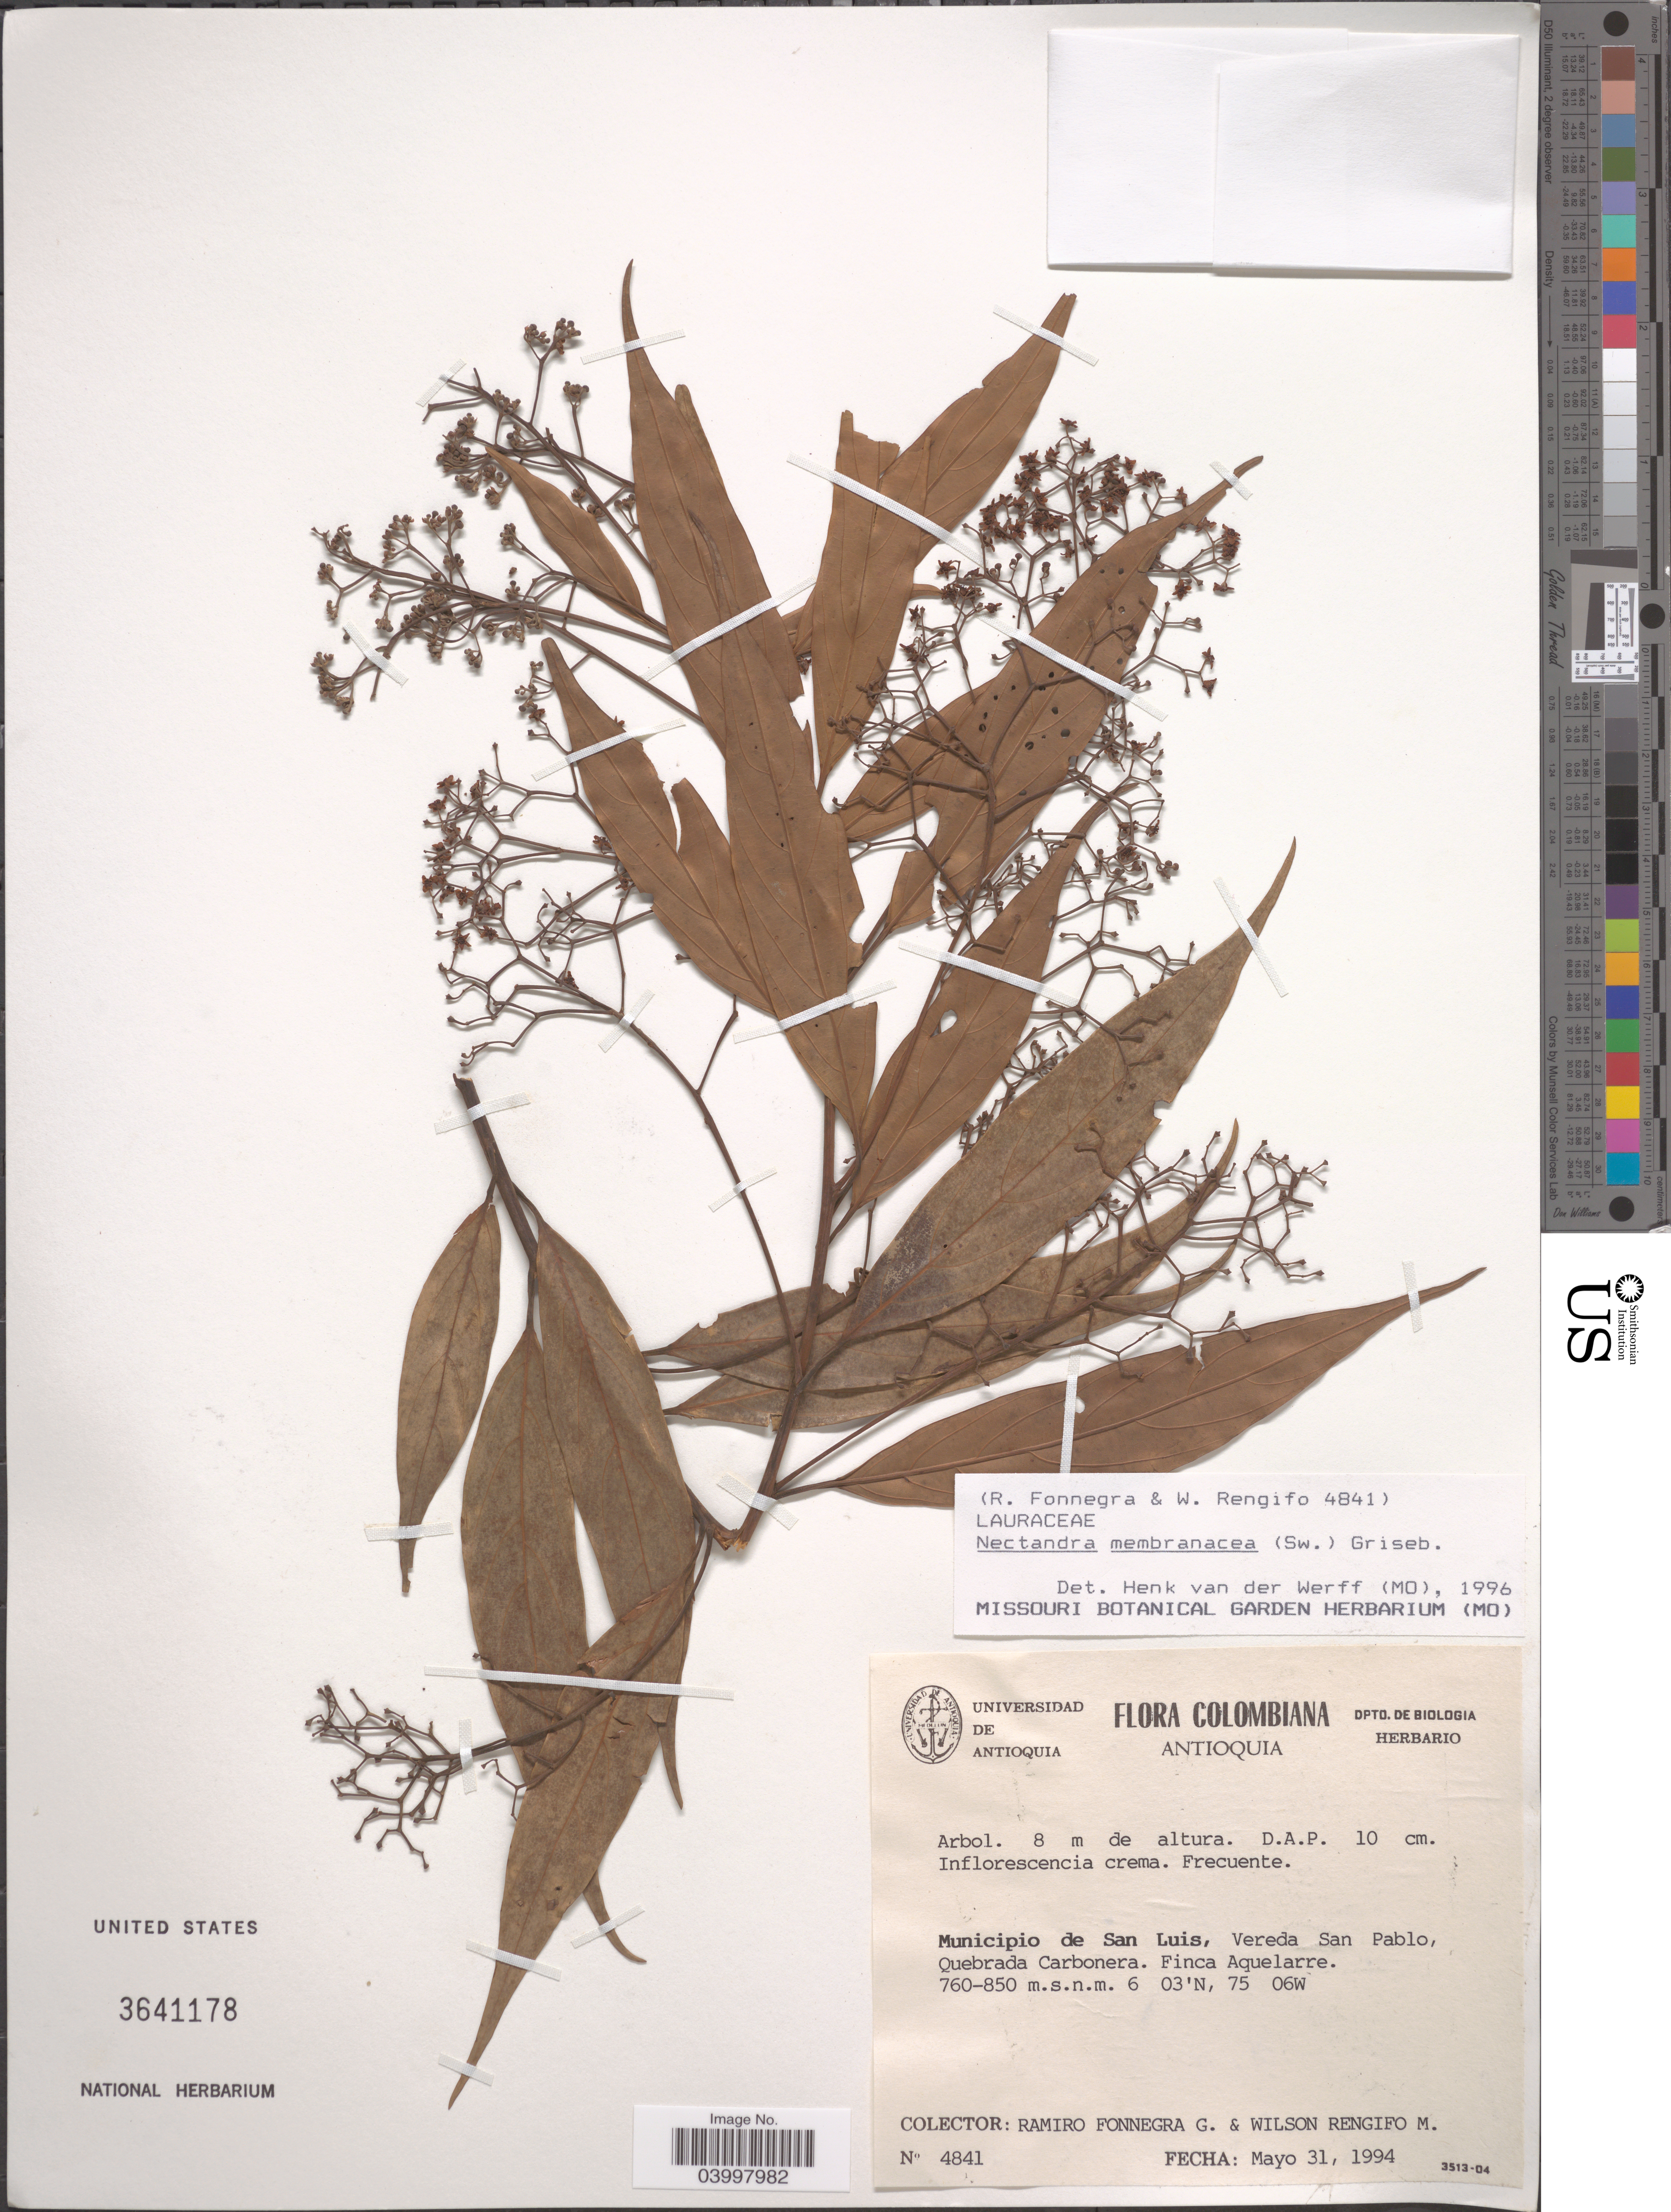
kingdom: Plantae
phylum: Tracheophyta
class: Magnoliopsida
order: Laurales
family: Lauraceae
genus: Nectandra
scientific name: Nectandra membranacea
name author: (Sw.) Griseb.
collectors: R. Fonnegra G. & W. Rengifo M.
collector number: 4841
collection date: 1994-05-31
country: Colombia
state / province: Antioquia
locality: Municipio de San Luis, Vereda San Pablo, Quebrada Carbonera. Finca Aquelarre.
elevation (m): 760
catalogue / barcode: US 3641178